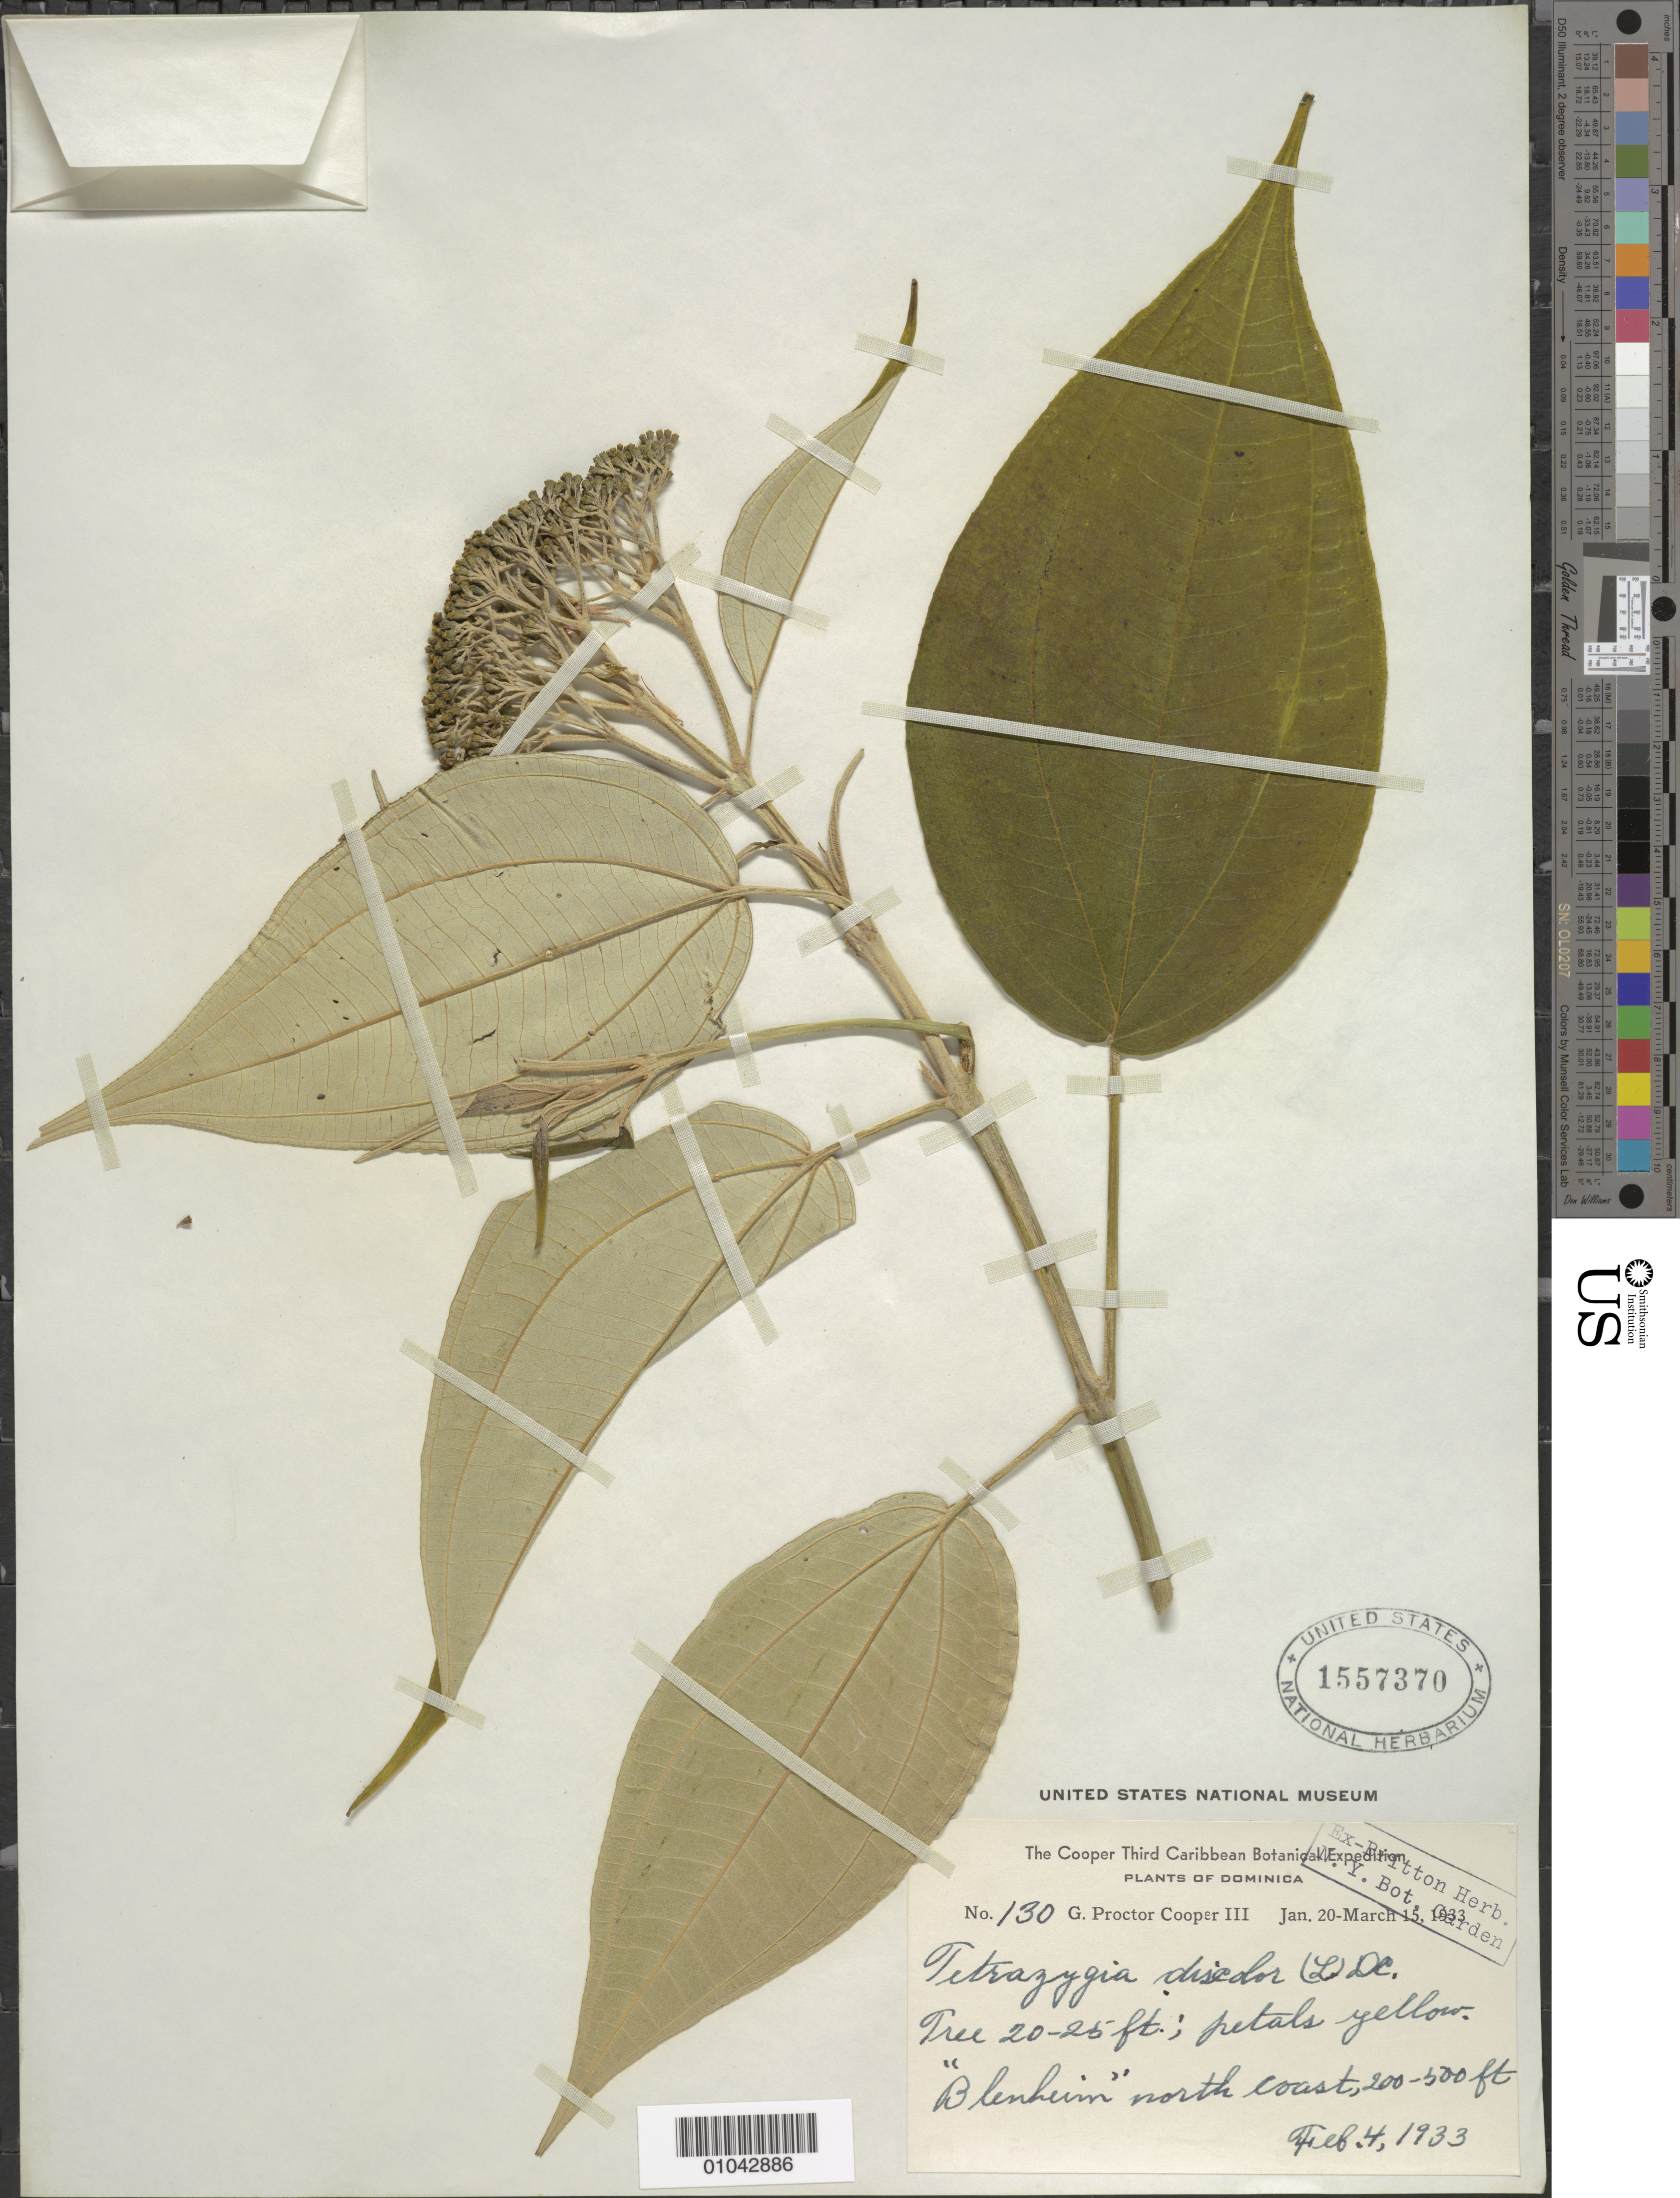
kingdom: Plantae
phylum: Tracheophyta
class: Magnoliopsida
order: Myrtales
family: Melastomataceae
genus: Tetrazygia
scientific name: Tetrazygia discolor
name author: (L.) DC.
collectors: G. Cooper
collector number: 130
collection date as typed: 04 Feb 1933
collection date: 1933-02-04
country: Dominica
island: Dominica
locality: Blenheim north coast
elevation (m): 61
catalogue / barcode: US 1557370